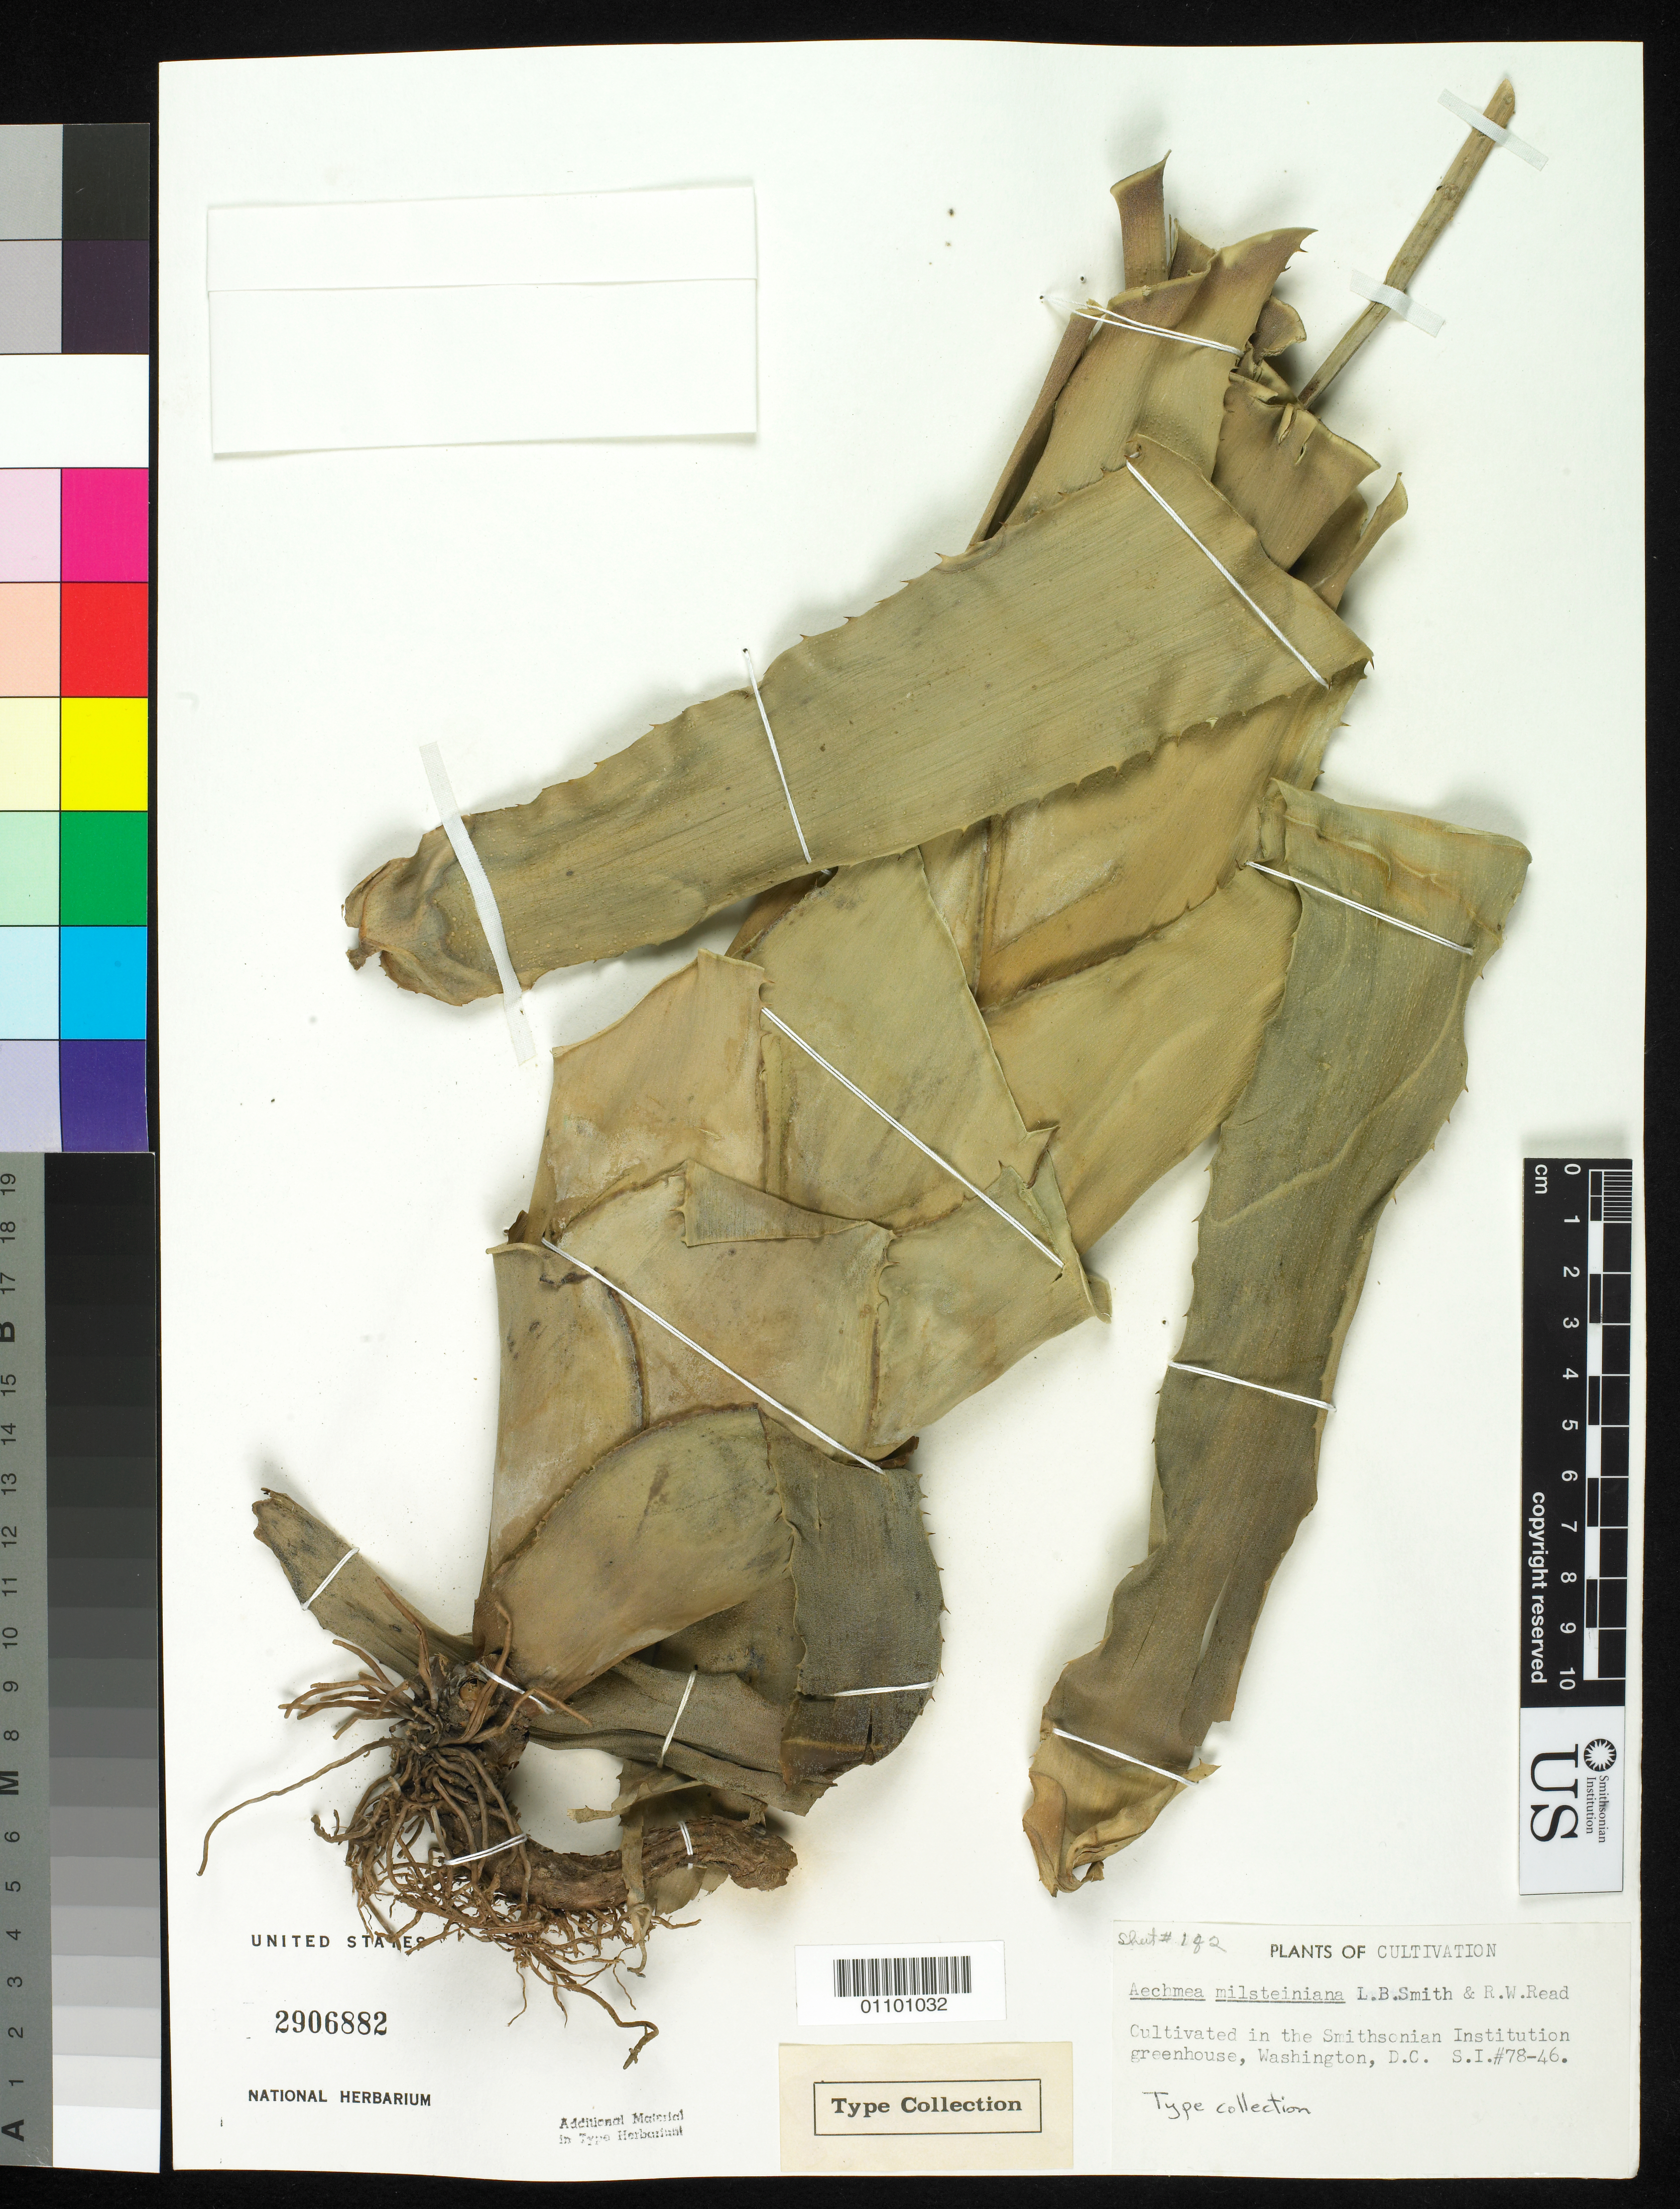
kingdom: Plantae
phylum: Tracheophyta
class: Liliopsida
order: Poales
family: Bromeliaceae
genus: Aechmea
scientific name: Aechmea milsteiniana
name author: L.B. Sm. & Read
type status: Possible Type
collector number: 78-46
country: United States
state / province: District of Columbia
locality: Smithsonian Institution greenhouse, Washington, D.C.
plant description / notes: "Cultivated in the Smithsonian Institution greenhouse, Washington, D.C. S.I. # 78-46." Specimen without collector name or number, or collection date; possibly clonotype material. (Type is Read 3659, also made from cultivation, on 14 June 1978.)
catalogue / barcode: US 2906882